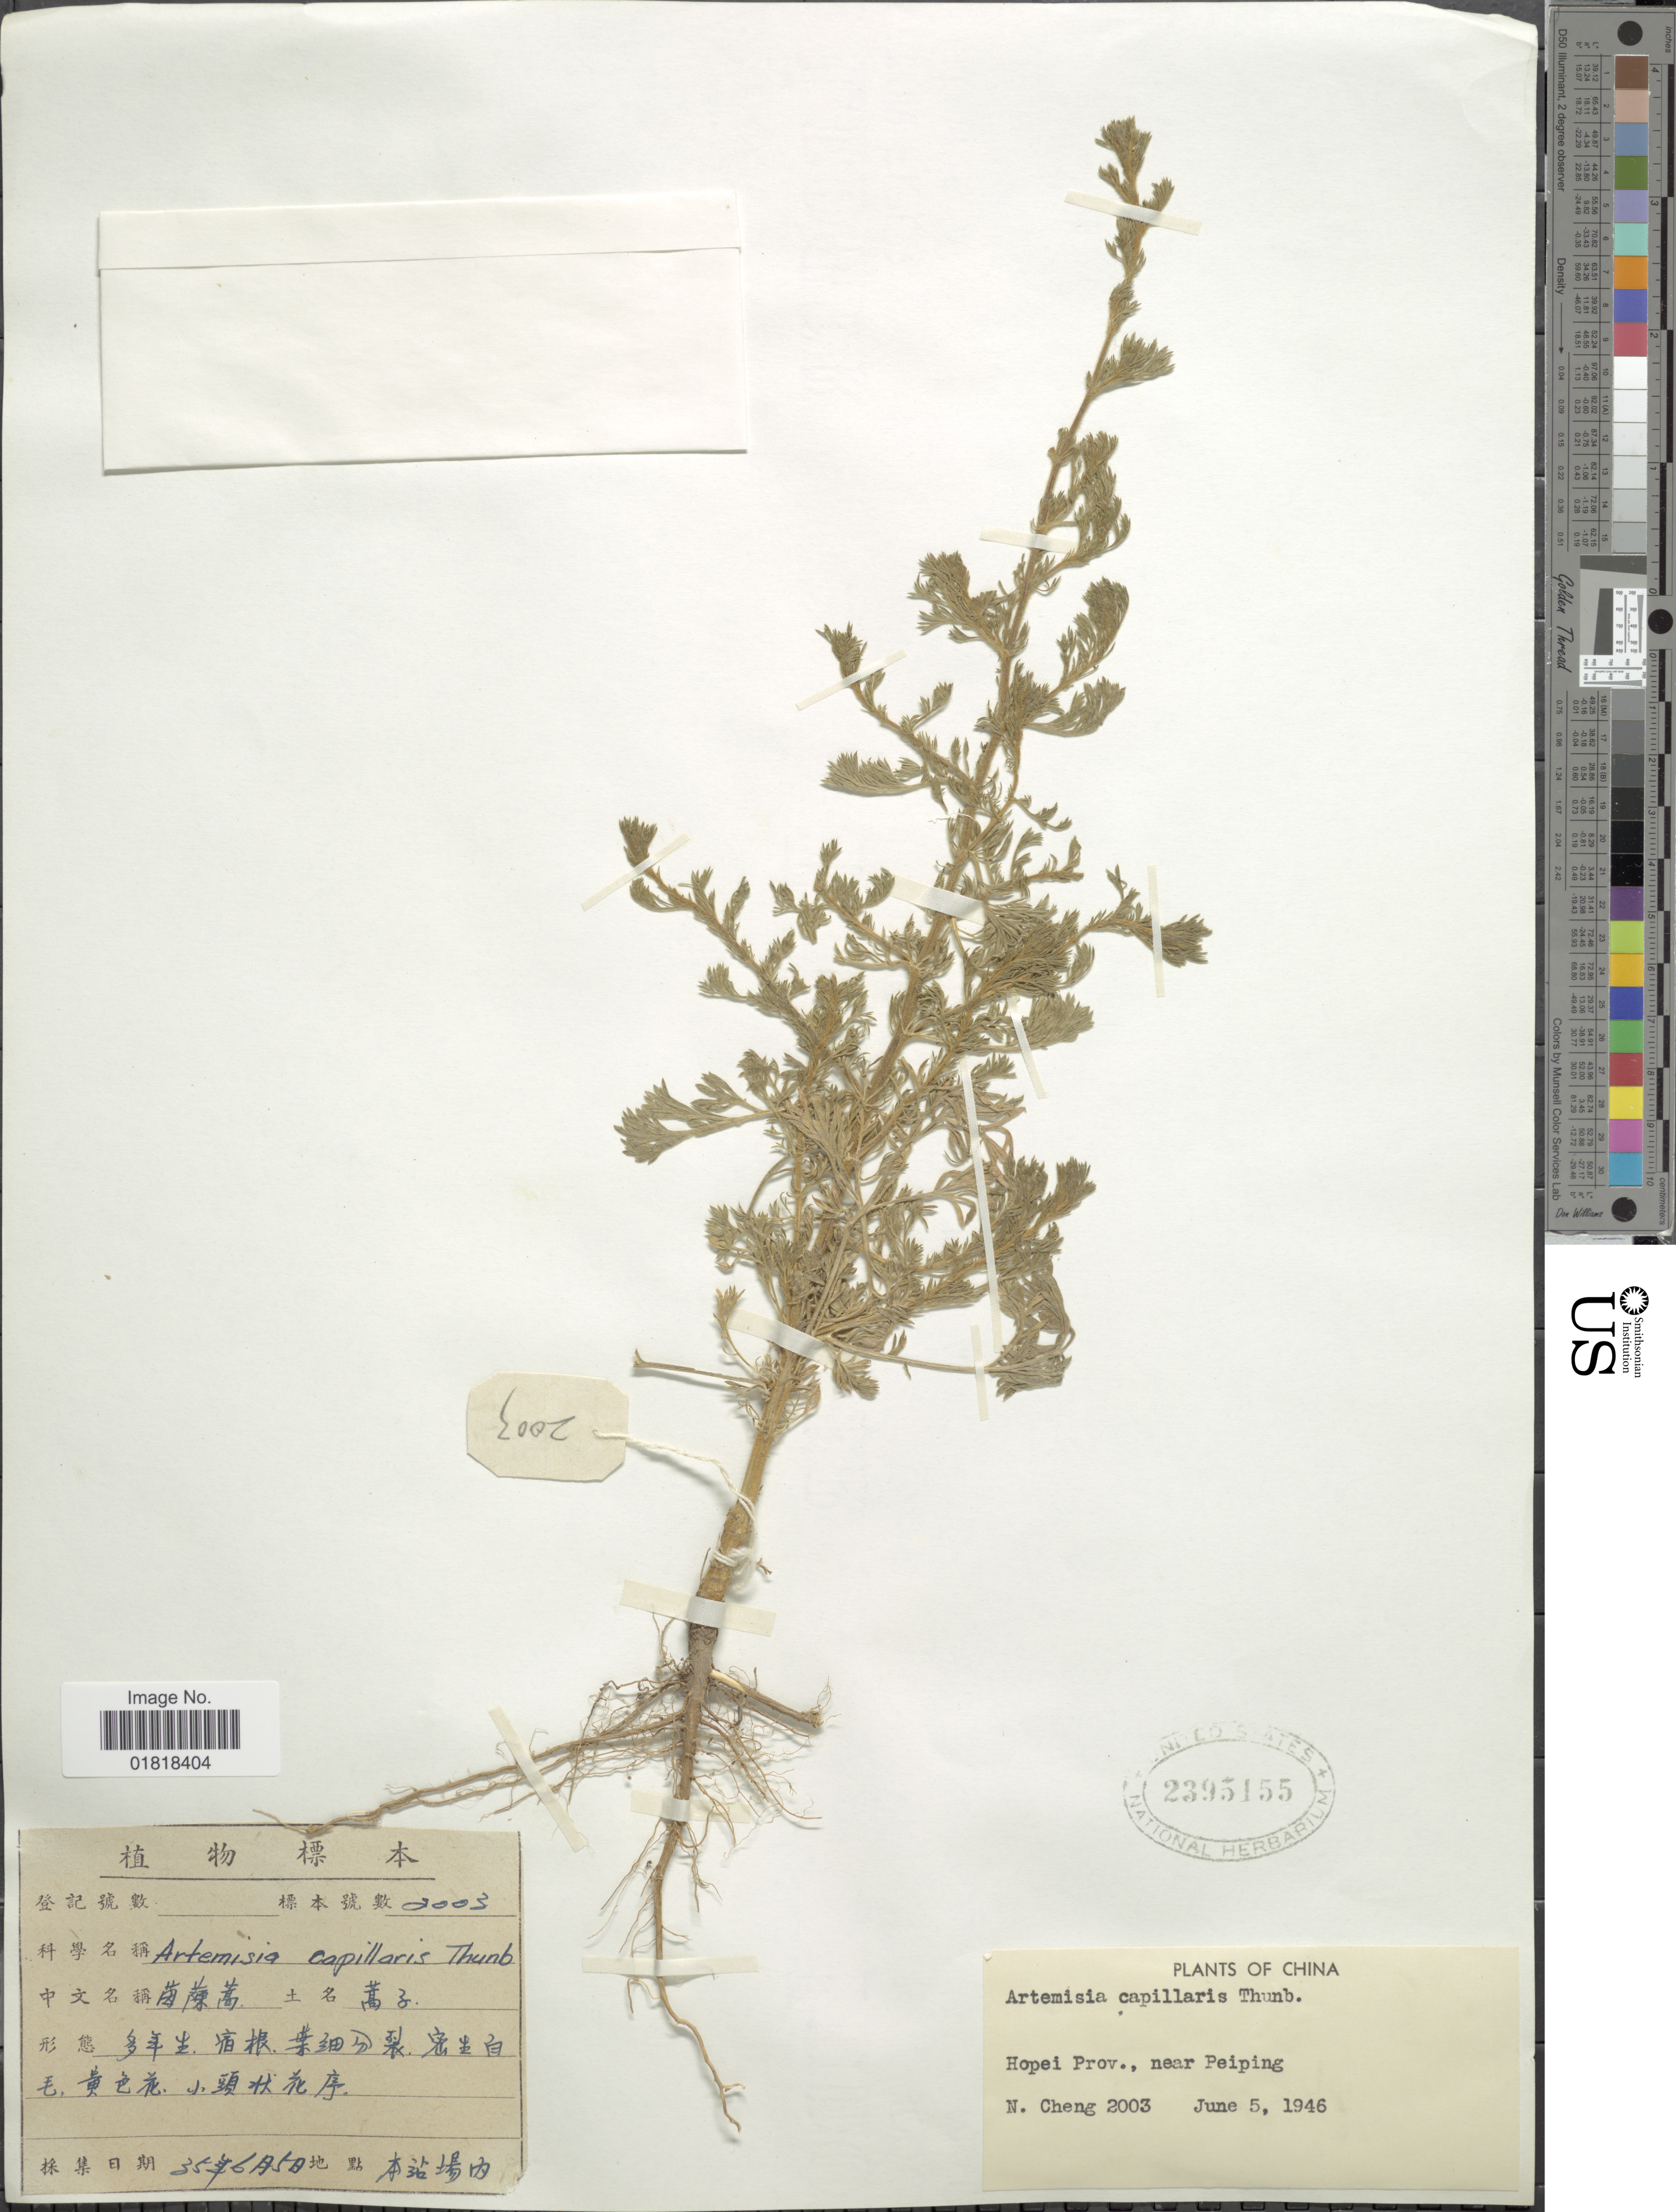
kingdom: Plantae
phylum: Tracheophyta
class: Magnoliopsida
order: Asterales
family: Asteraceae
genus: Artemisia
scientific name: Artemisia capillaris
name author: Thunb.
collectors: N. Cheng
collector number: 2003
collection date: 1946-06-05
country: China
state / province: Hebei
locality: Hopei Prov., near Peiping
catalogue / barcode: US 2395155